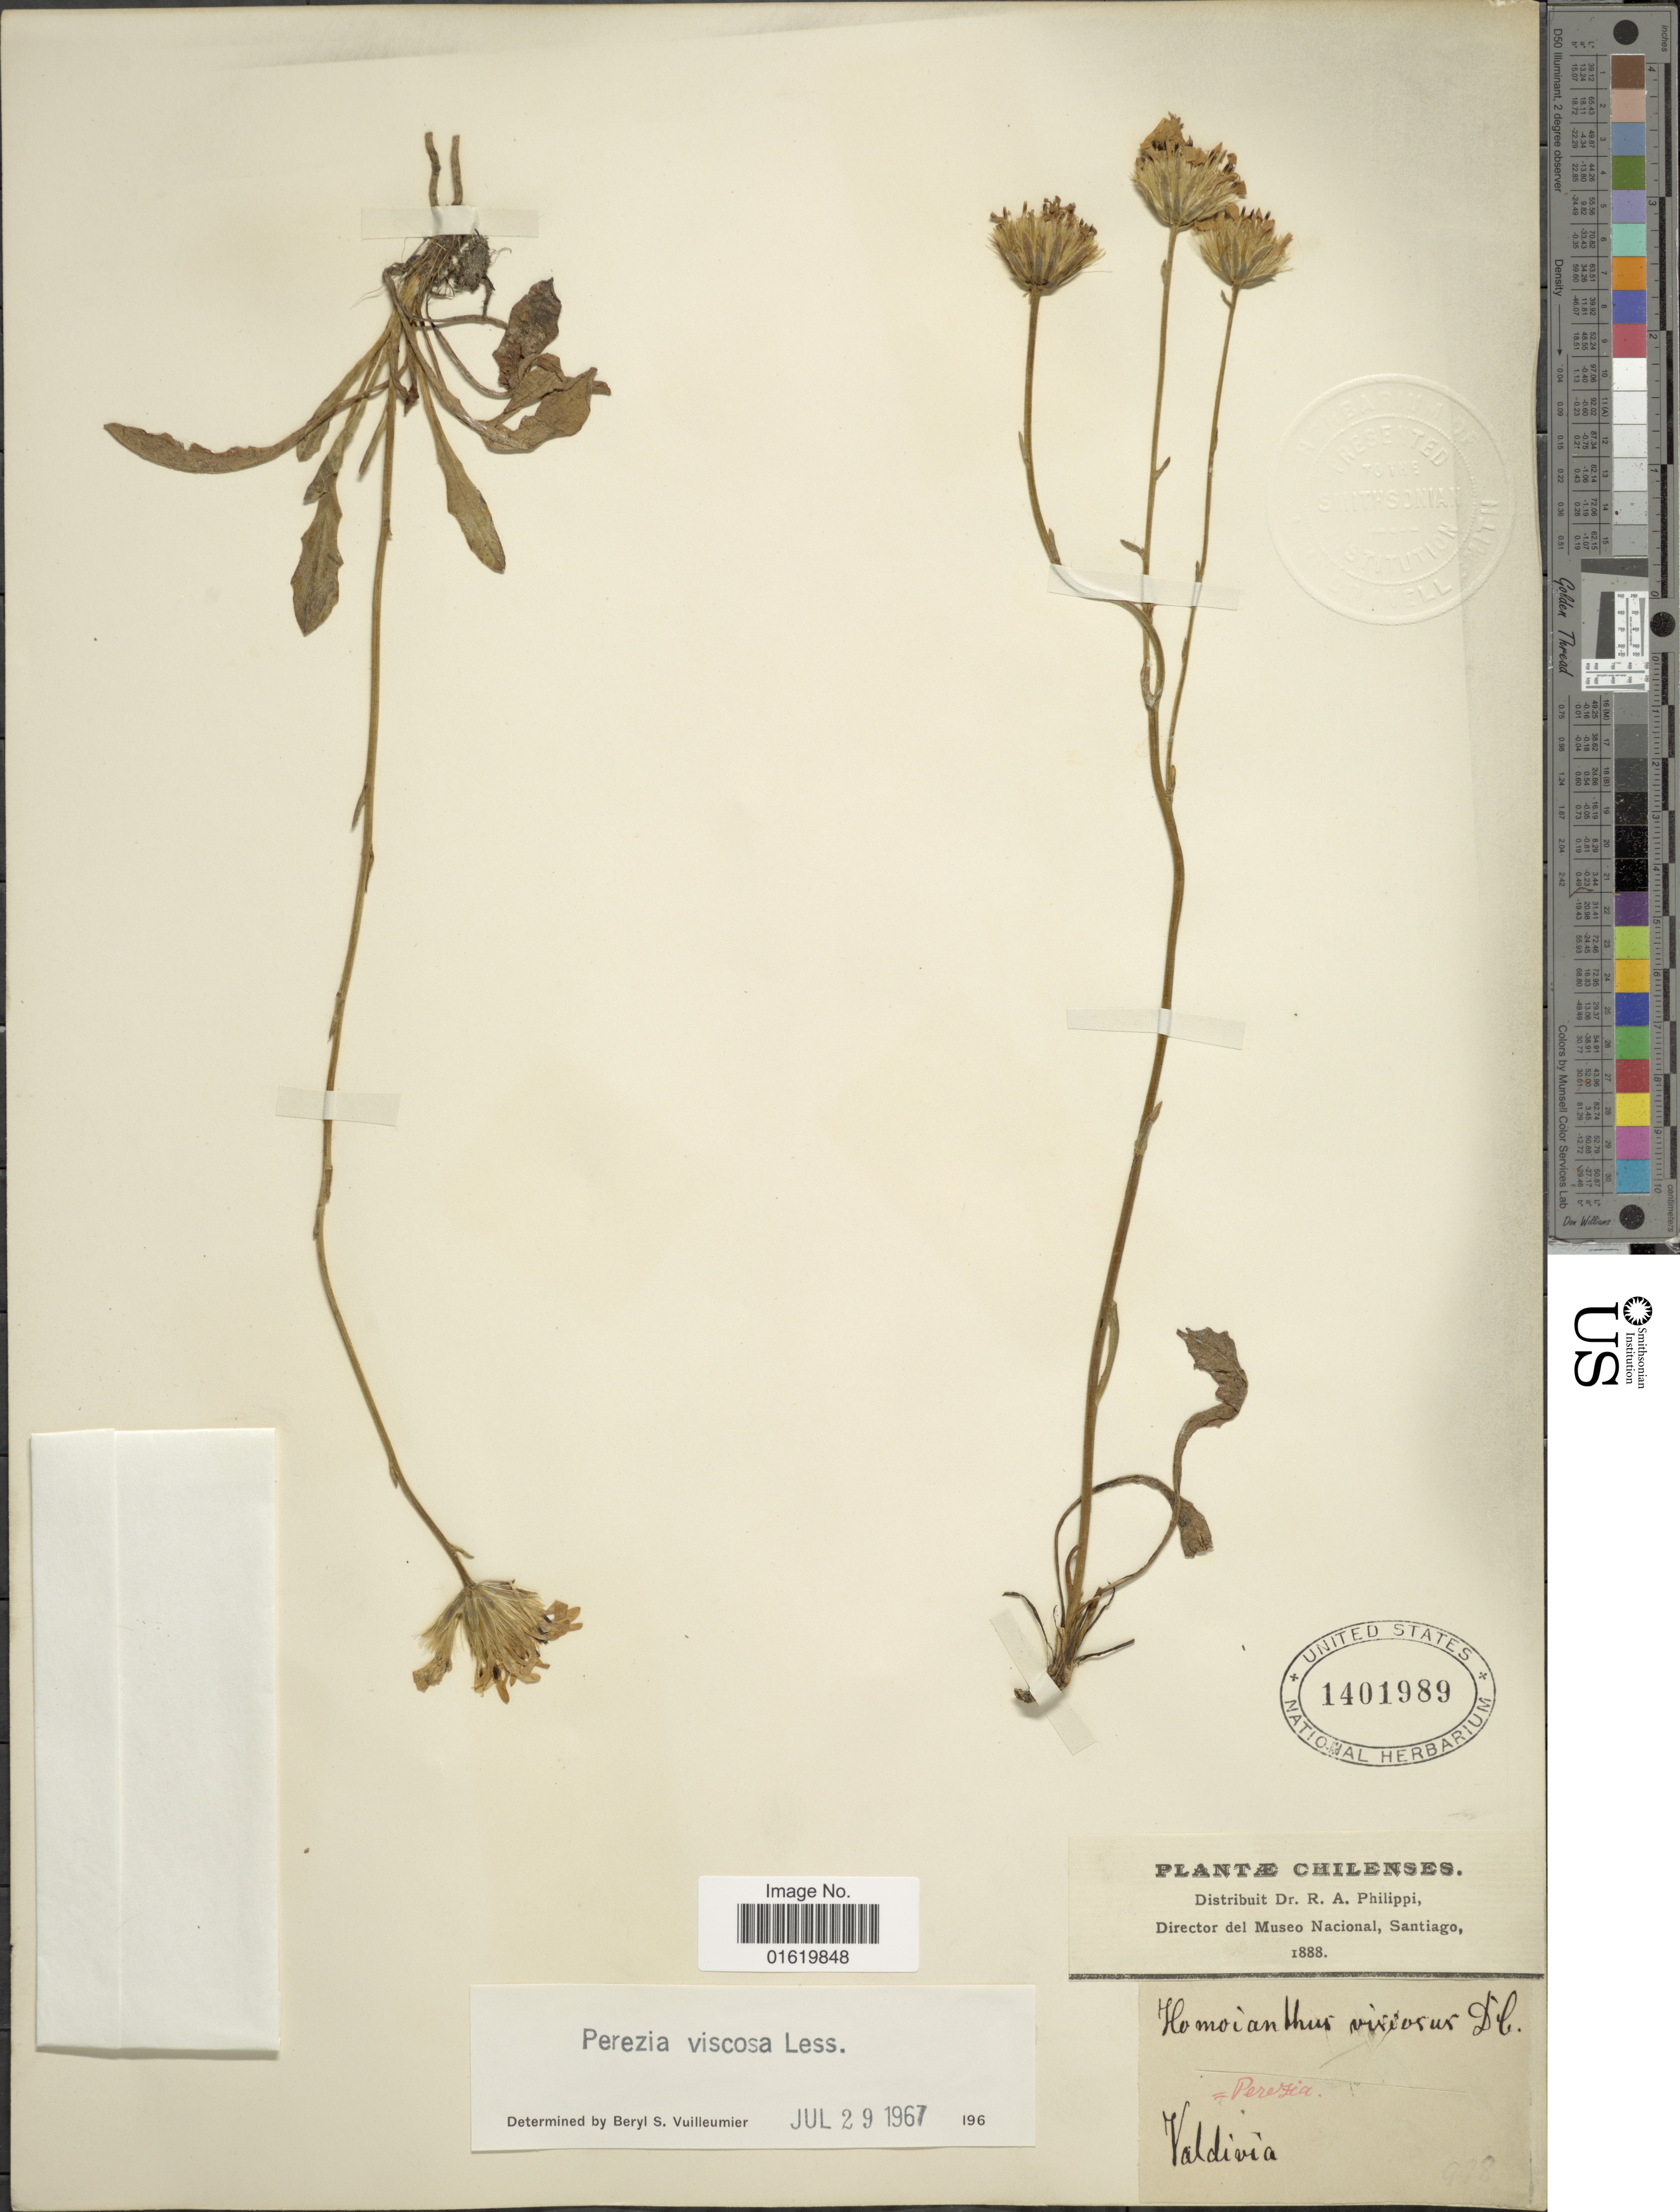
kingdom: Plantae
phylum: Tracheophyta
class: Magnoliopsida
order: Asterales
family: Asteraceae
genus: Perezia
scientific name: Perezia spathulata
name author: (Lag. & D. Don) Hook. & Arn.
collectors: R. A. Philippi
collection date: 1888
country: Chile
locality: Valdivia.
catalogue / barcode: US 1401989